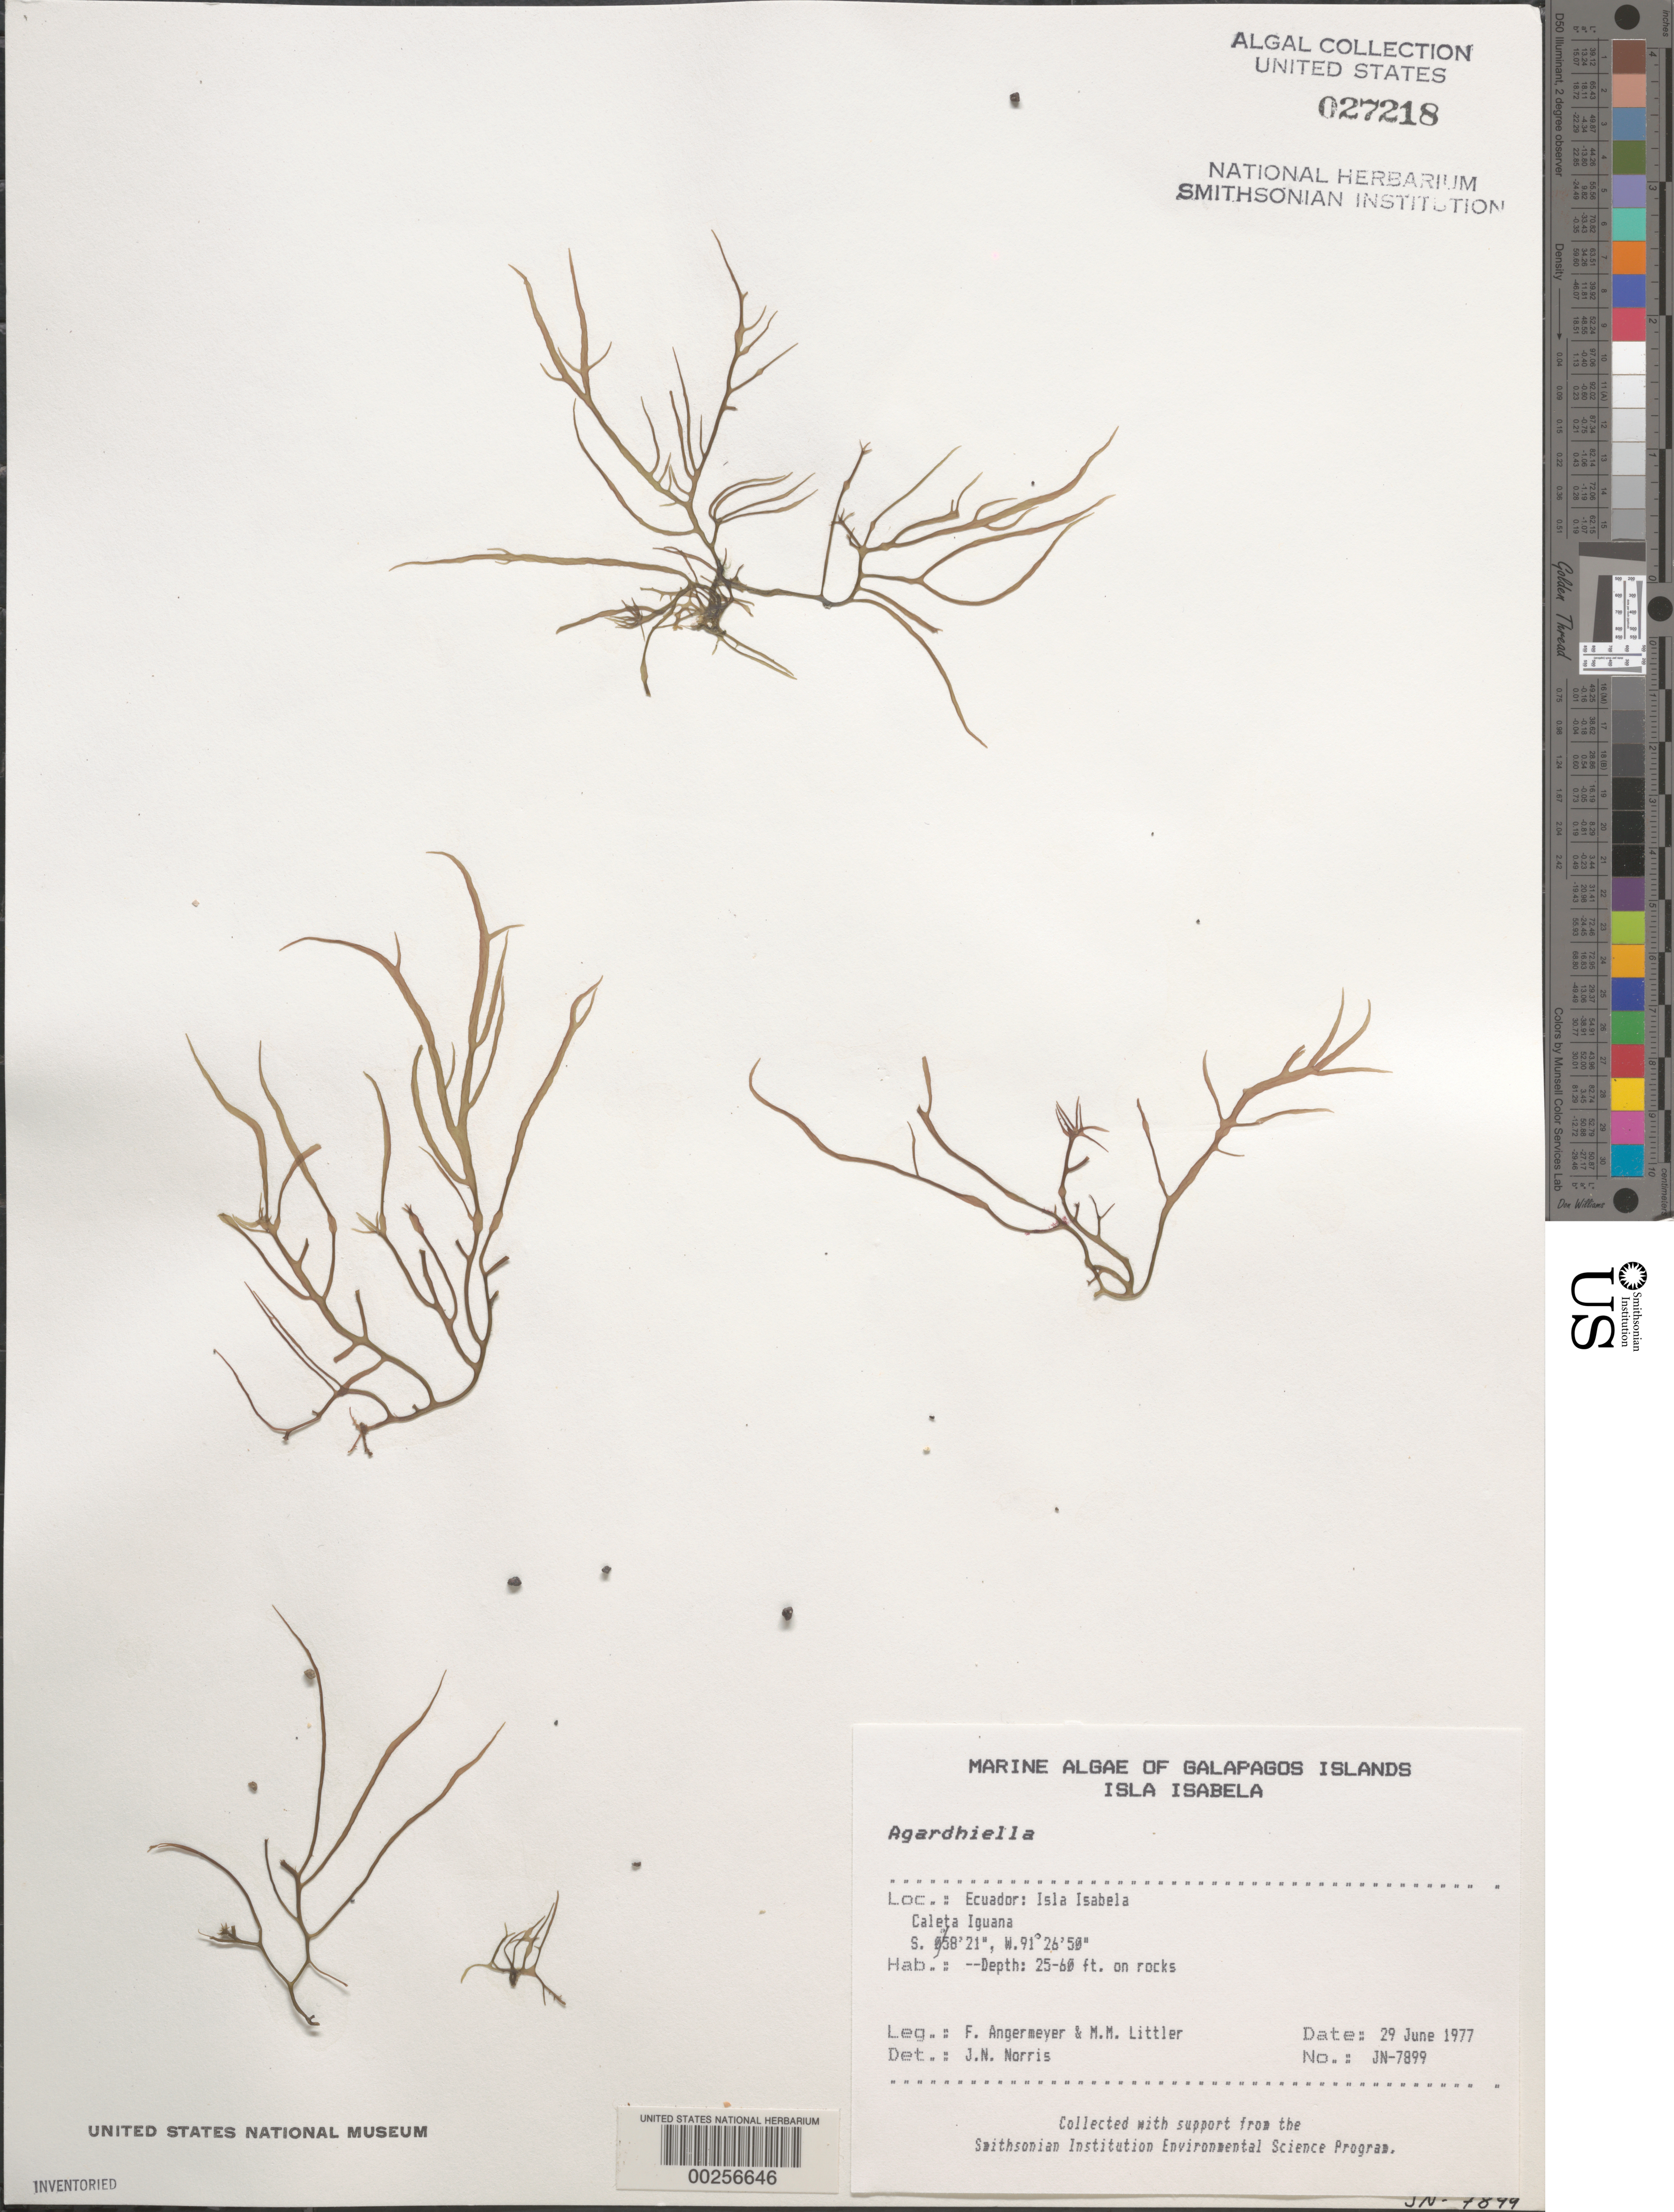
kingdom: Plantae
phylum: Rhodophyta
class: Florideophyceae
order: Gigartinales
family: Solieriaceae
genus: Agardhiella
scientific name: Agardhiella sp.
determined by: Norris, James N.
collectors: F. Angermeyer & M. M. Littler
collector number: Jn-7899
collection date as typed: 29 Jun 1977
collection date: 1977-06-29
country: Ecuador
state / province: Colón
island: Isabela [Albemarle]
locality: Caleta Iguana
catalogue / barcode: US 27218